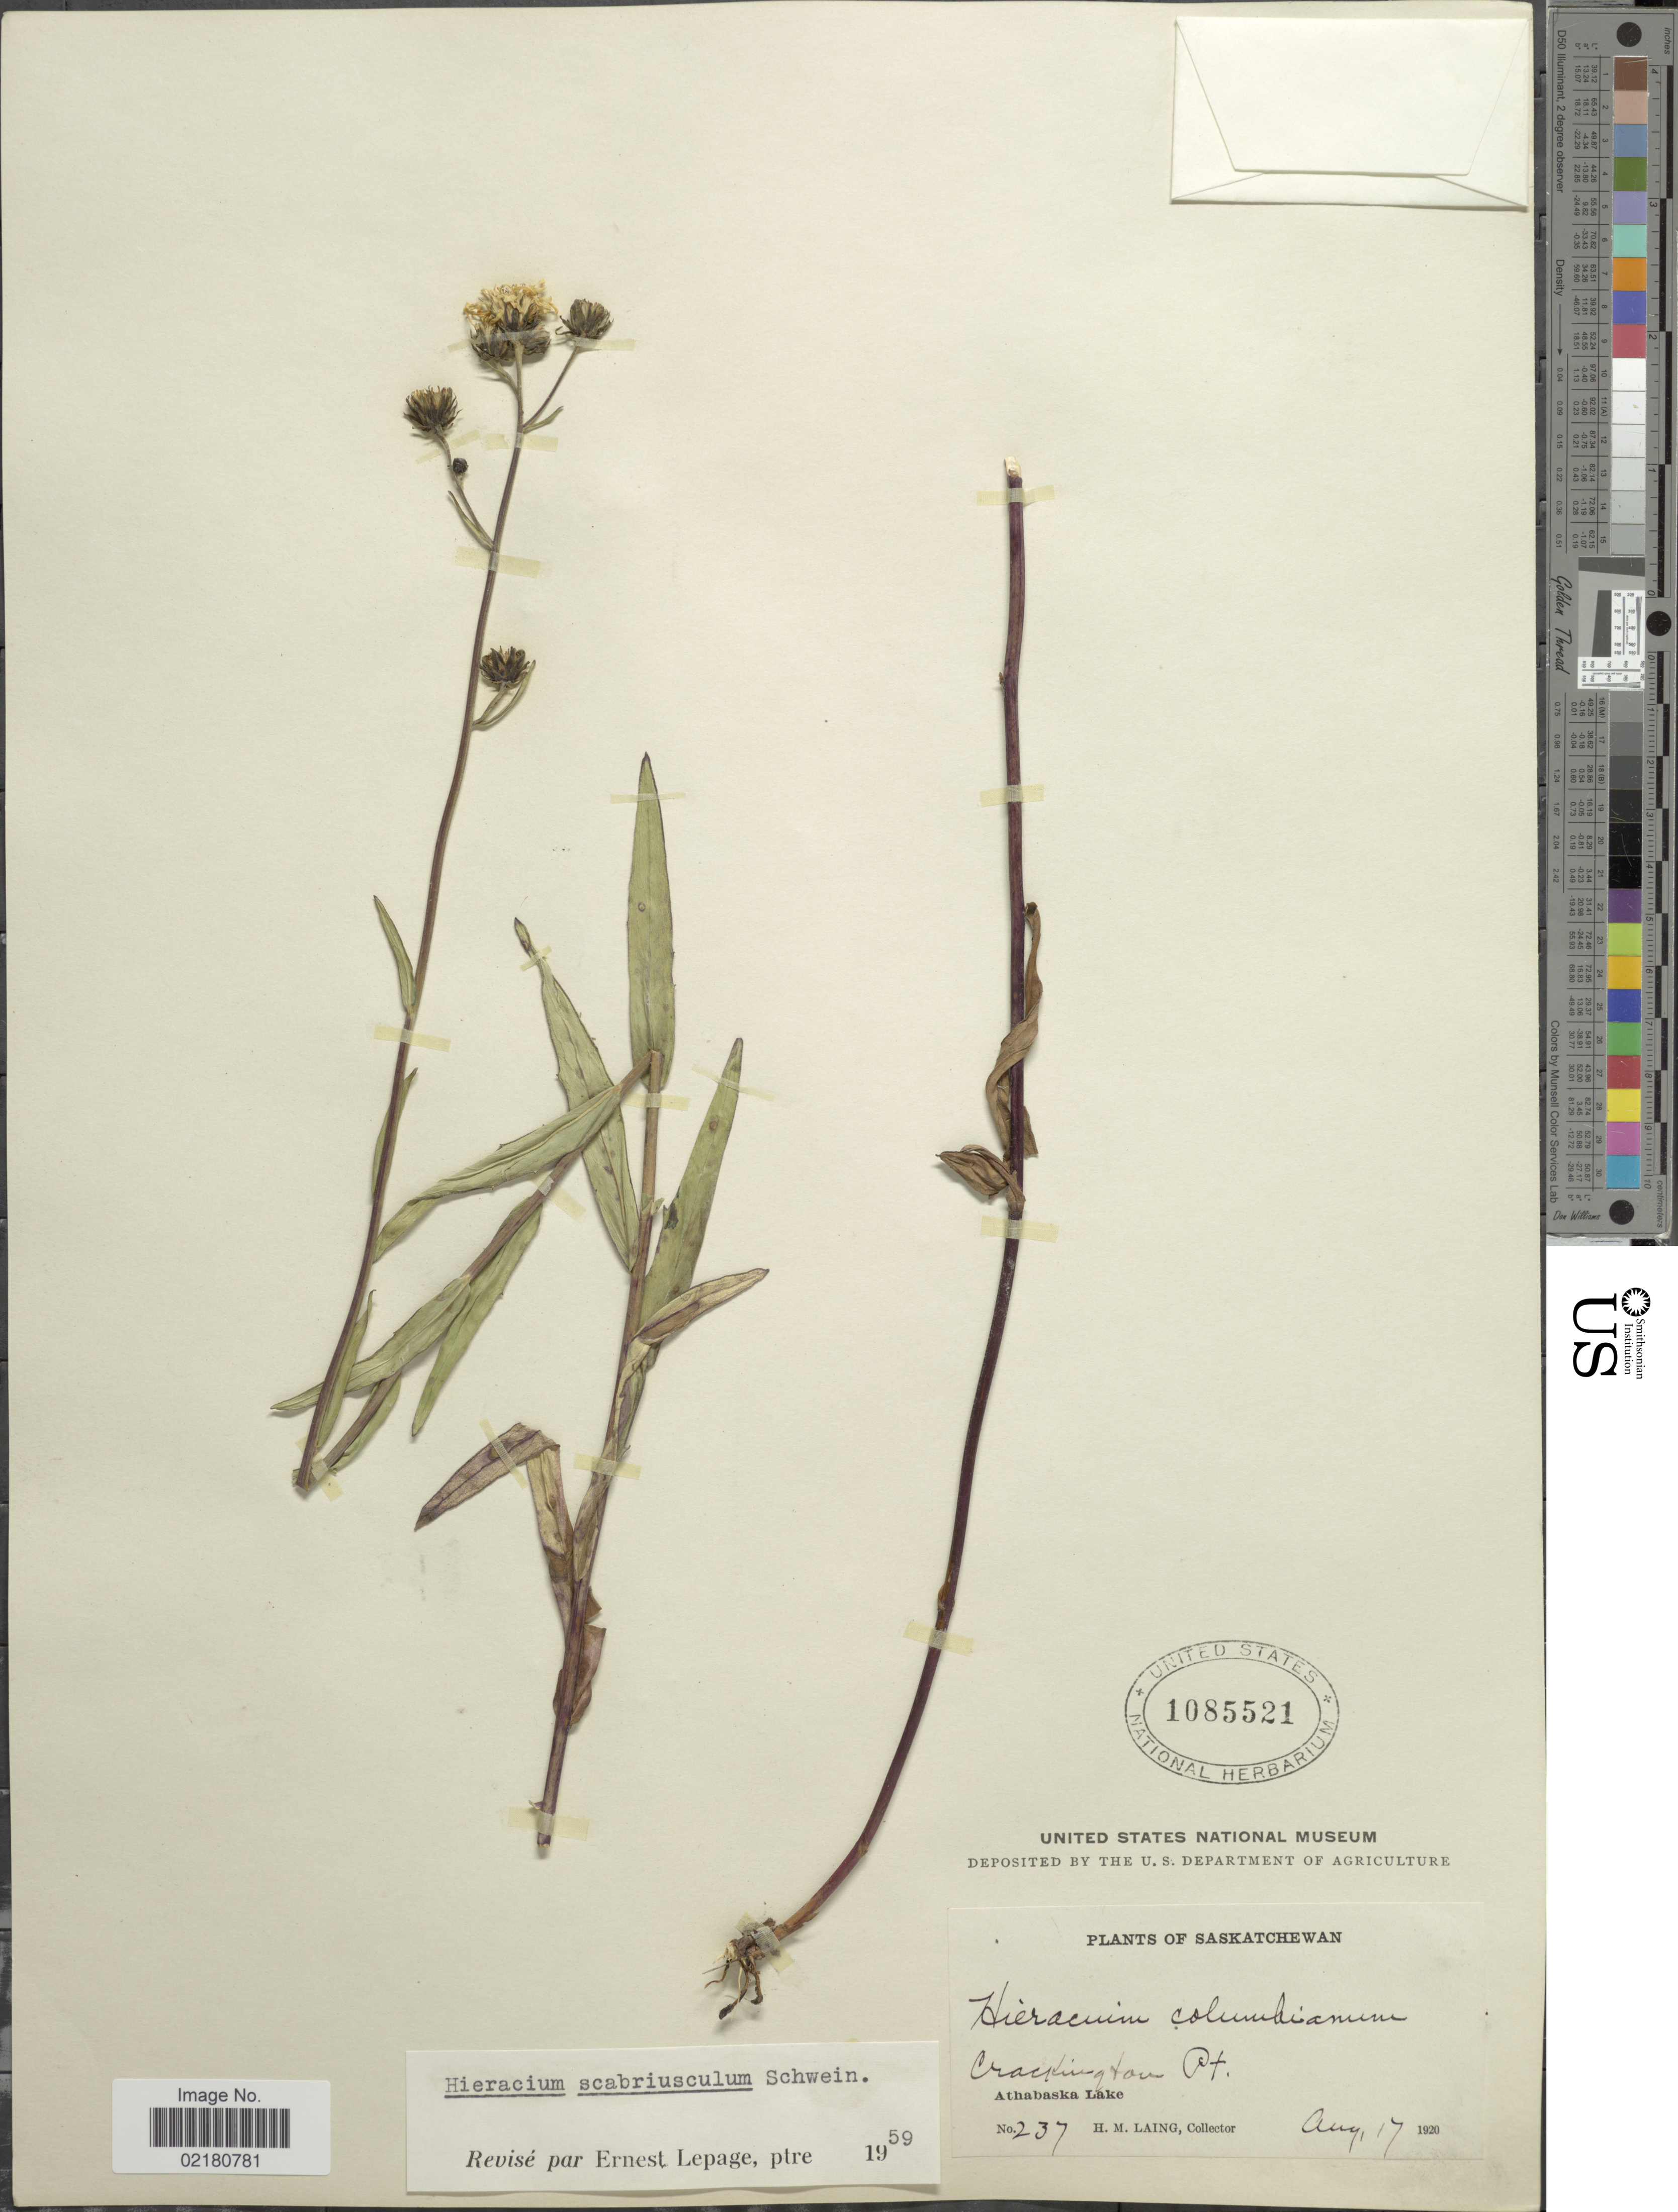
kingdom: Plantae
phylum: Tracheophyta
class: Magnoliopsida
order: Asterales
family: Asteraceae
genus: Hieracium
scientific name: Hieracium umbellatum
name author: L.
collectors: H. Laing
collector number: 237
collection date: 1920-08-17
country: Canada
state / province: Saskatchewan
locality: Saskatchewan, Crackington, PT, Athabaska Lake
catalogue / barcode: US 1085521